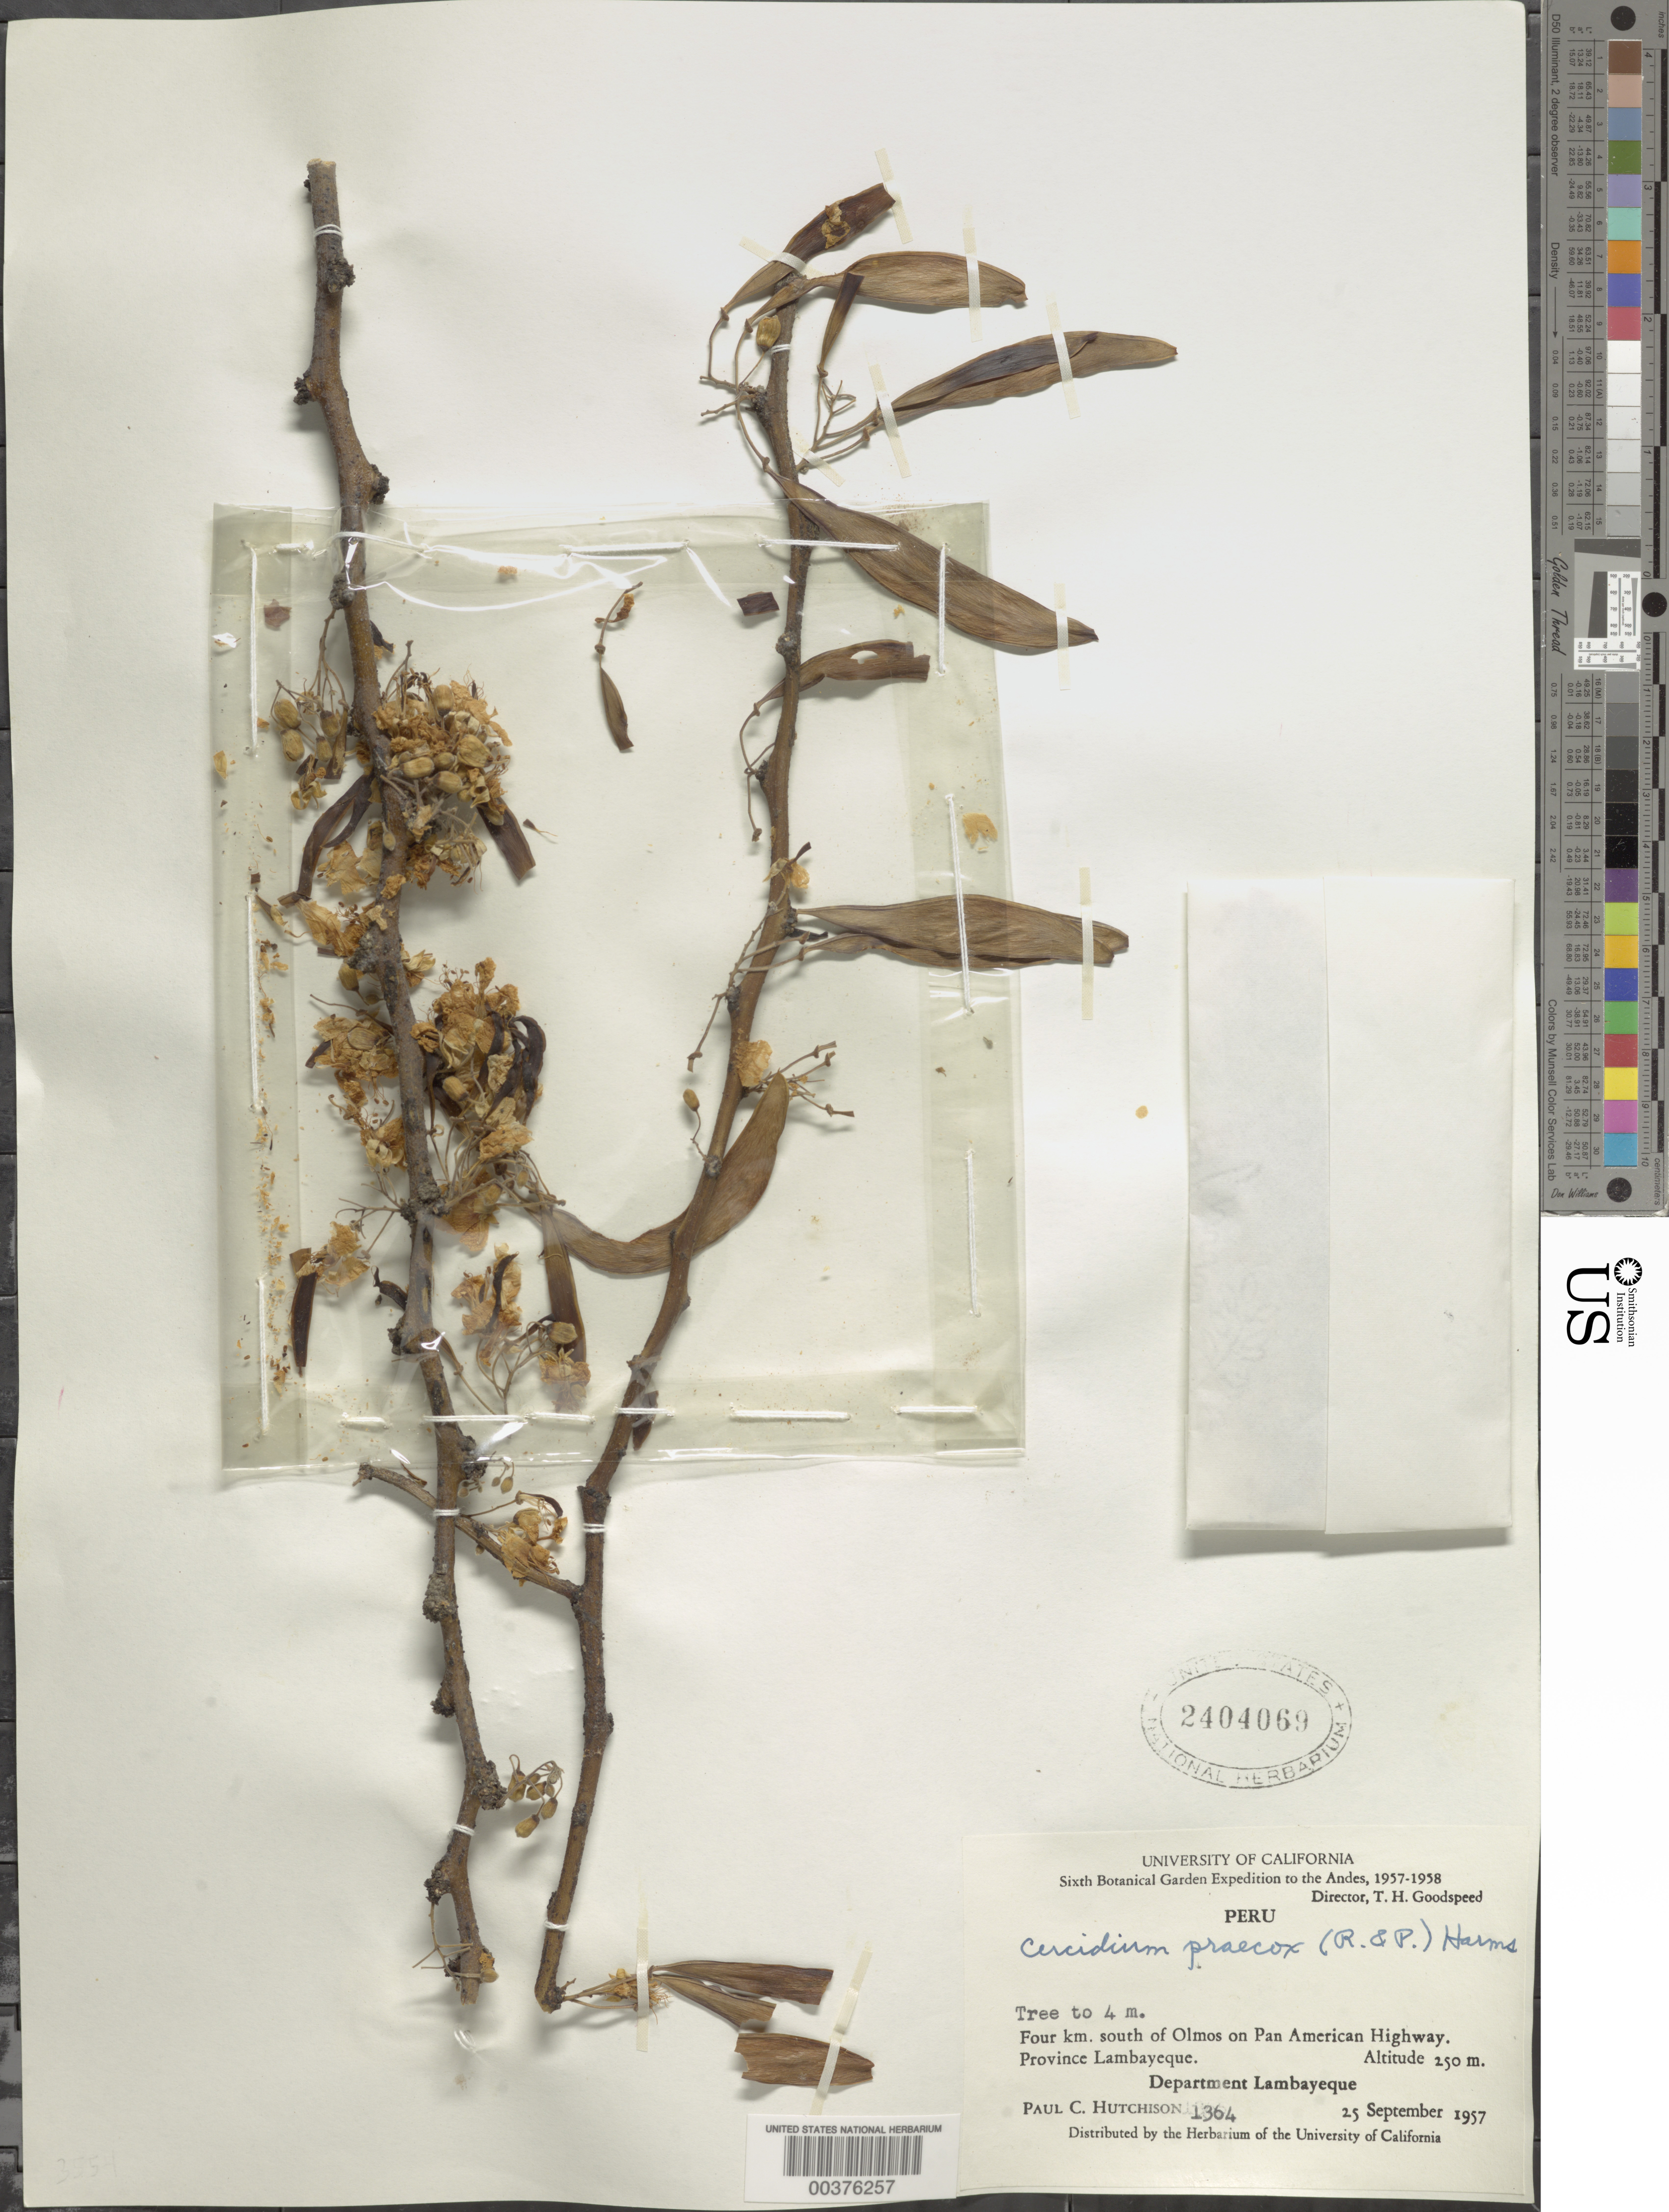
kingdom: Plantae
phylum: Tracheophyta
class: Magnoliopsida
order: Fabales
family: Fabaceae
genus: Parkinsonia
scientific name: Parkinsonia praecox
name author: (Ruiz & Pav.) J.E. Hawkins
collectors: P. C. Hutchison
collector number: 1364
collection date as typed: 25 Sep 1957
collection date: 1957-09-25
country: Peru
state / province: Lambayeque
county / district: Lambayeque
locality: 4 km S of olmos on pan american hwy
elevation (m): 250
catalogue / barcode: US 2404069